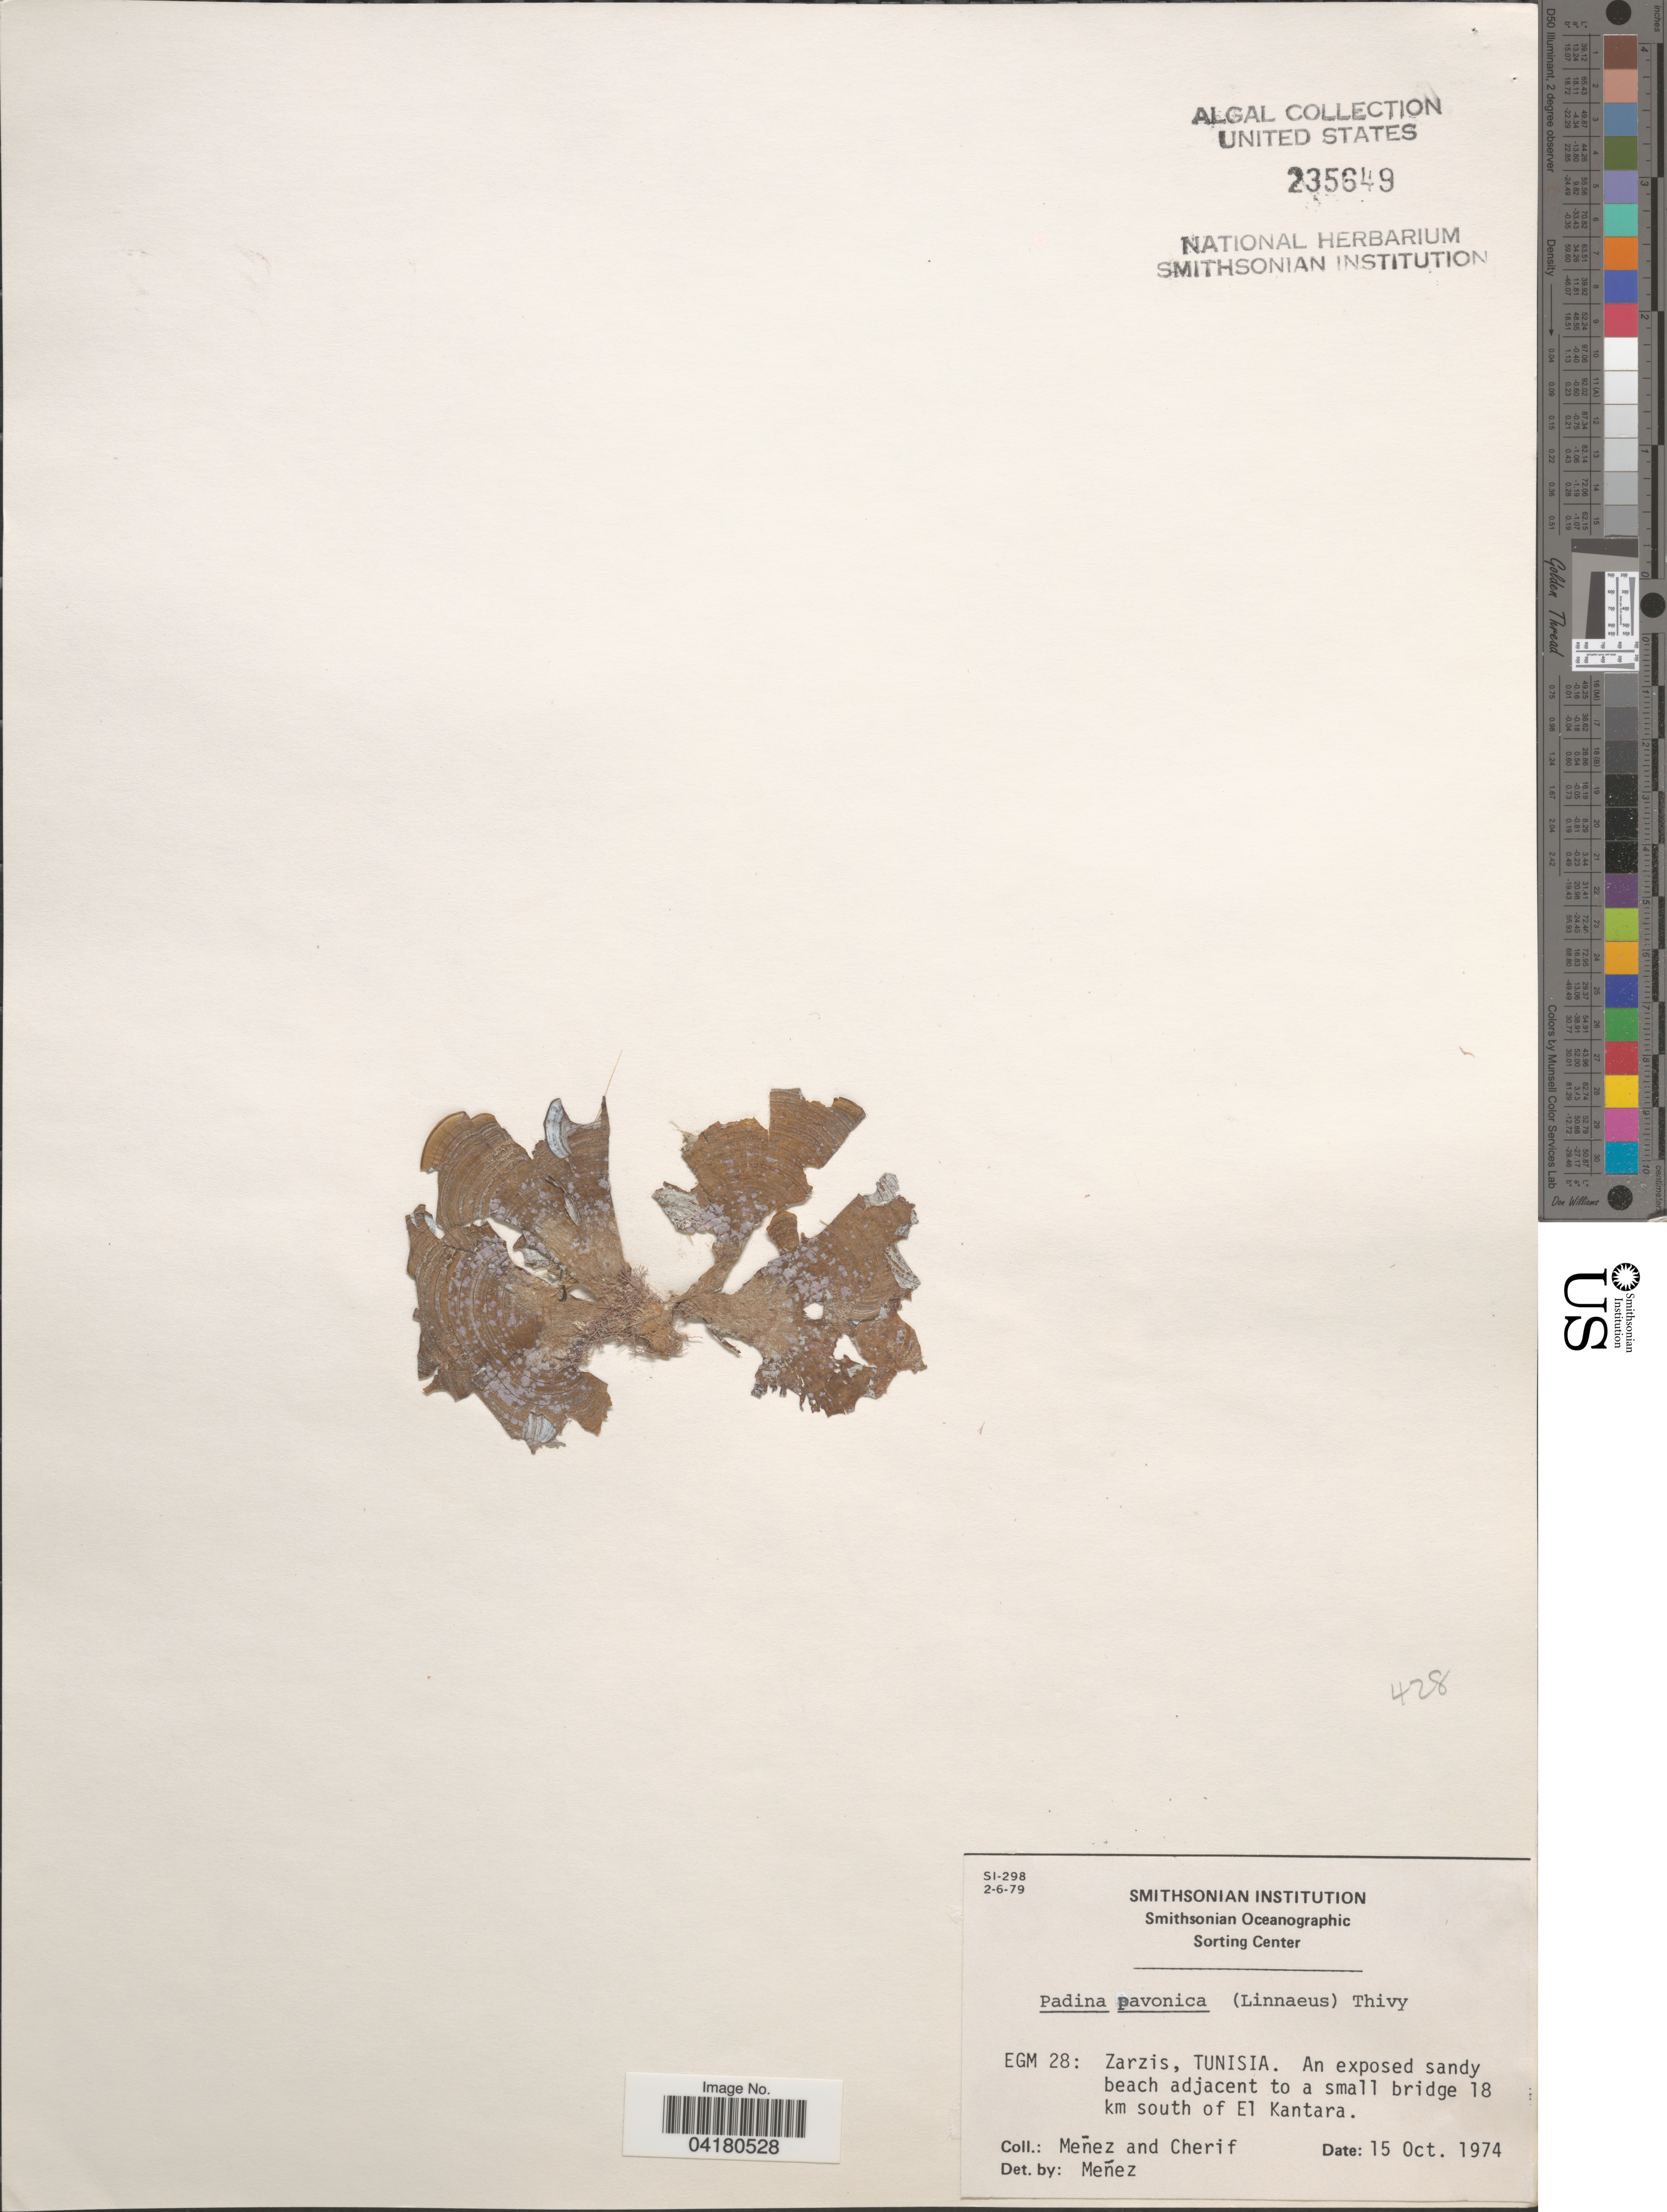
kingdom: Chromista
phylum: Ochrophyta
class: Phaeophyceae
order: Dictyotales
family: Dictyotaceae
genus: Padina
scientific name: Padina pavonica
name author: (L.) Thivy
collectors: Menez & -. Cherif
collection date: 1974-10-15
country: Tunisia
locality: EGM 28: Zarzis, Tunisia. An exposed sandy beach adjacent to a small bridge 18 km south of El Kantara.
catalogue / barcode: US 235649